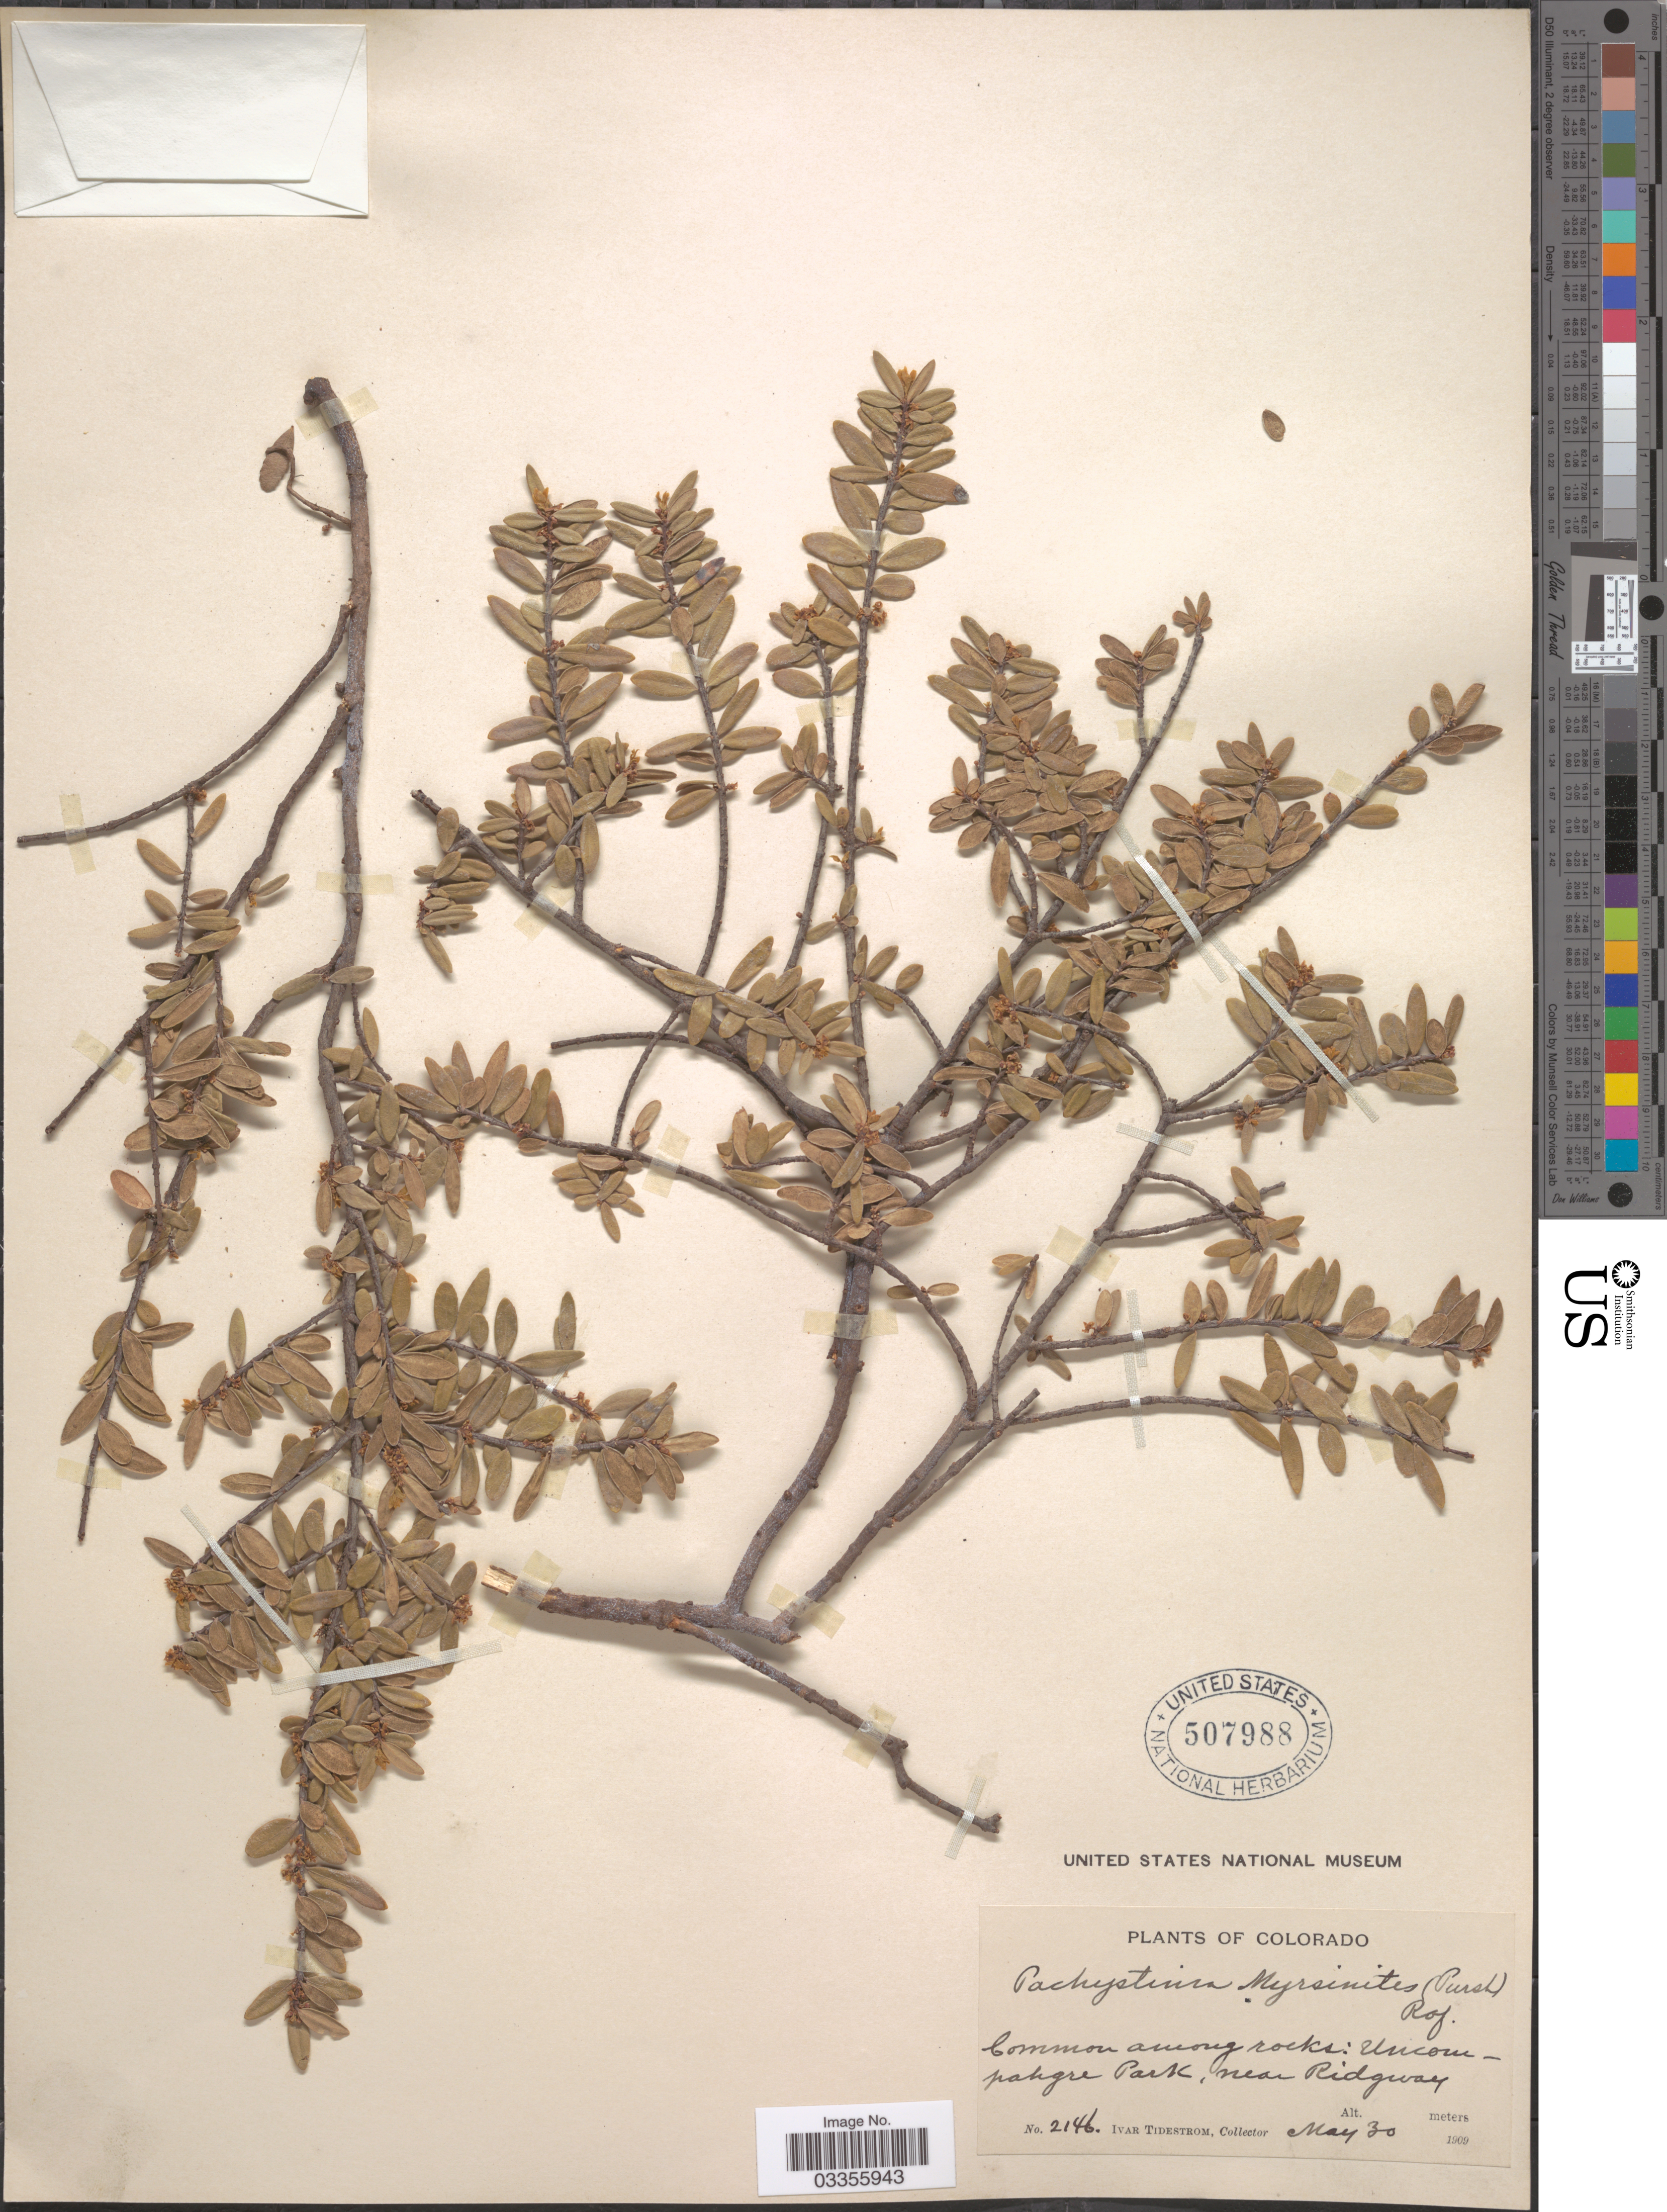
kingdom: Plantae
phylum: Tracheophyta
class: Magnoliopsida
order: Celastrales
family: Celastraceae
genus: Paxistima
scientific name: Paxistima myrsinites subsp. myrsinites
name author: (Pursh) Raf.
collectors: I. F. Tidestrom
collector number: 2146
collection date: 1909-05-30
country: United States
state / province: Colorado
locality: Uncompahgre Park, near Ridgway.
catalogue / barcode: US 507988